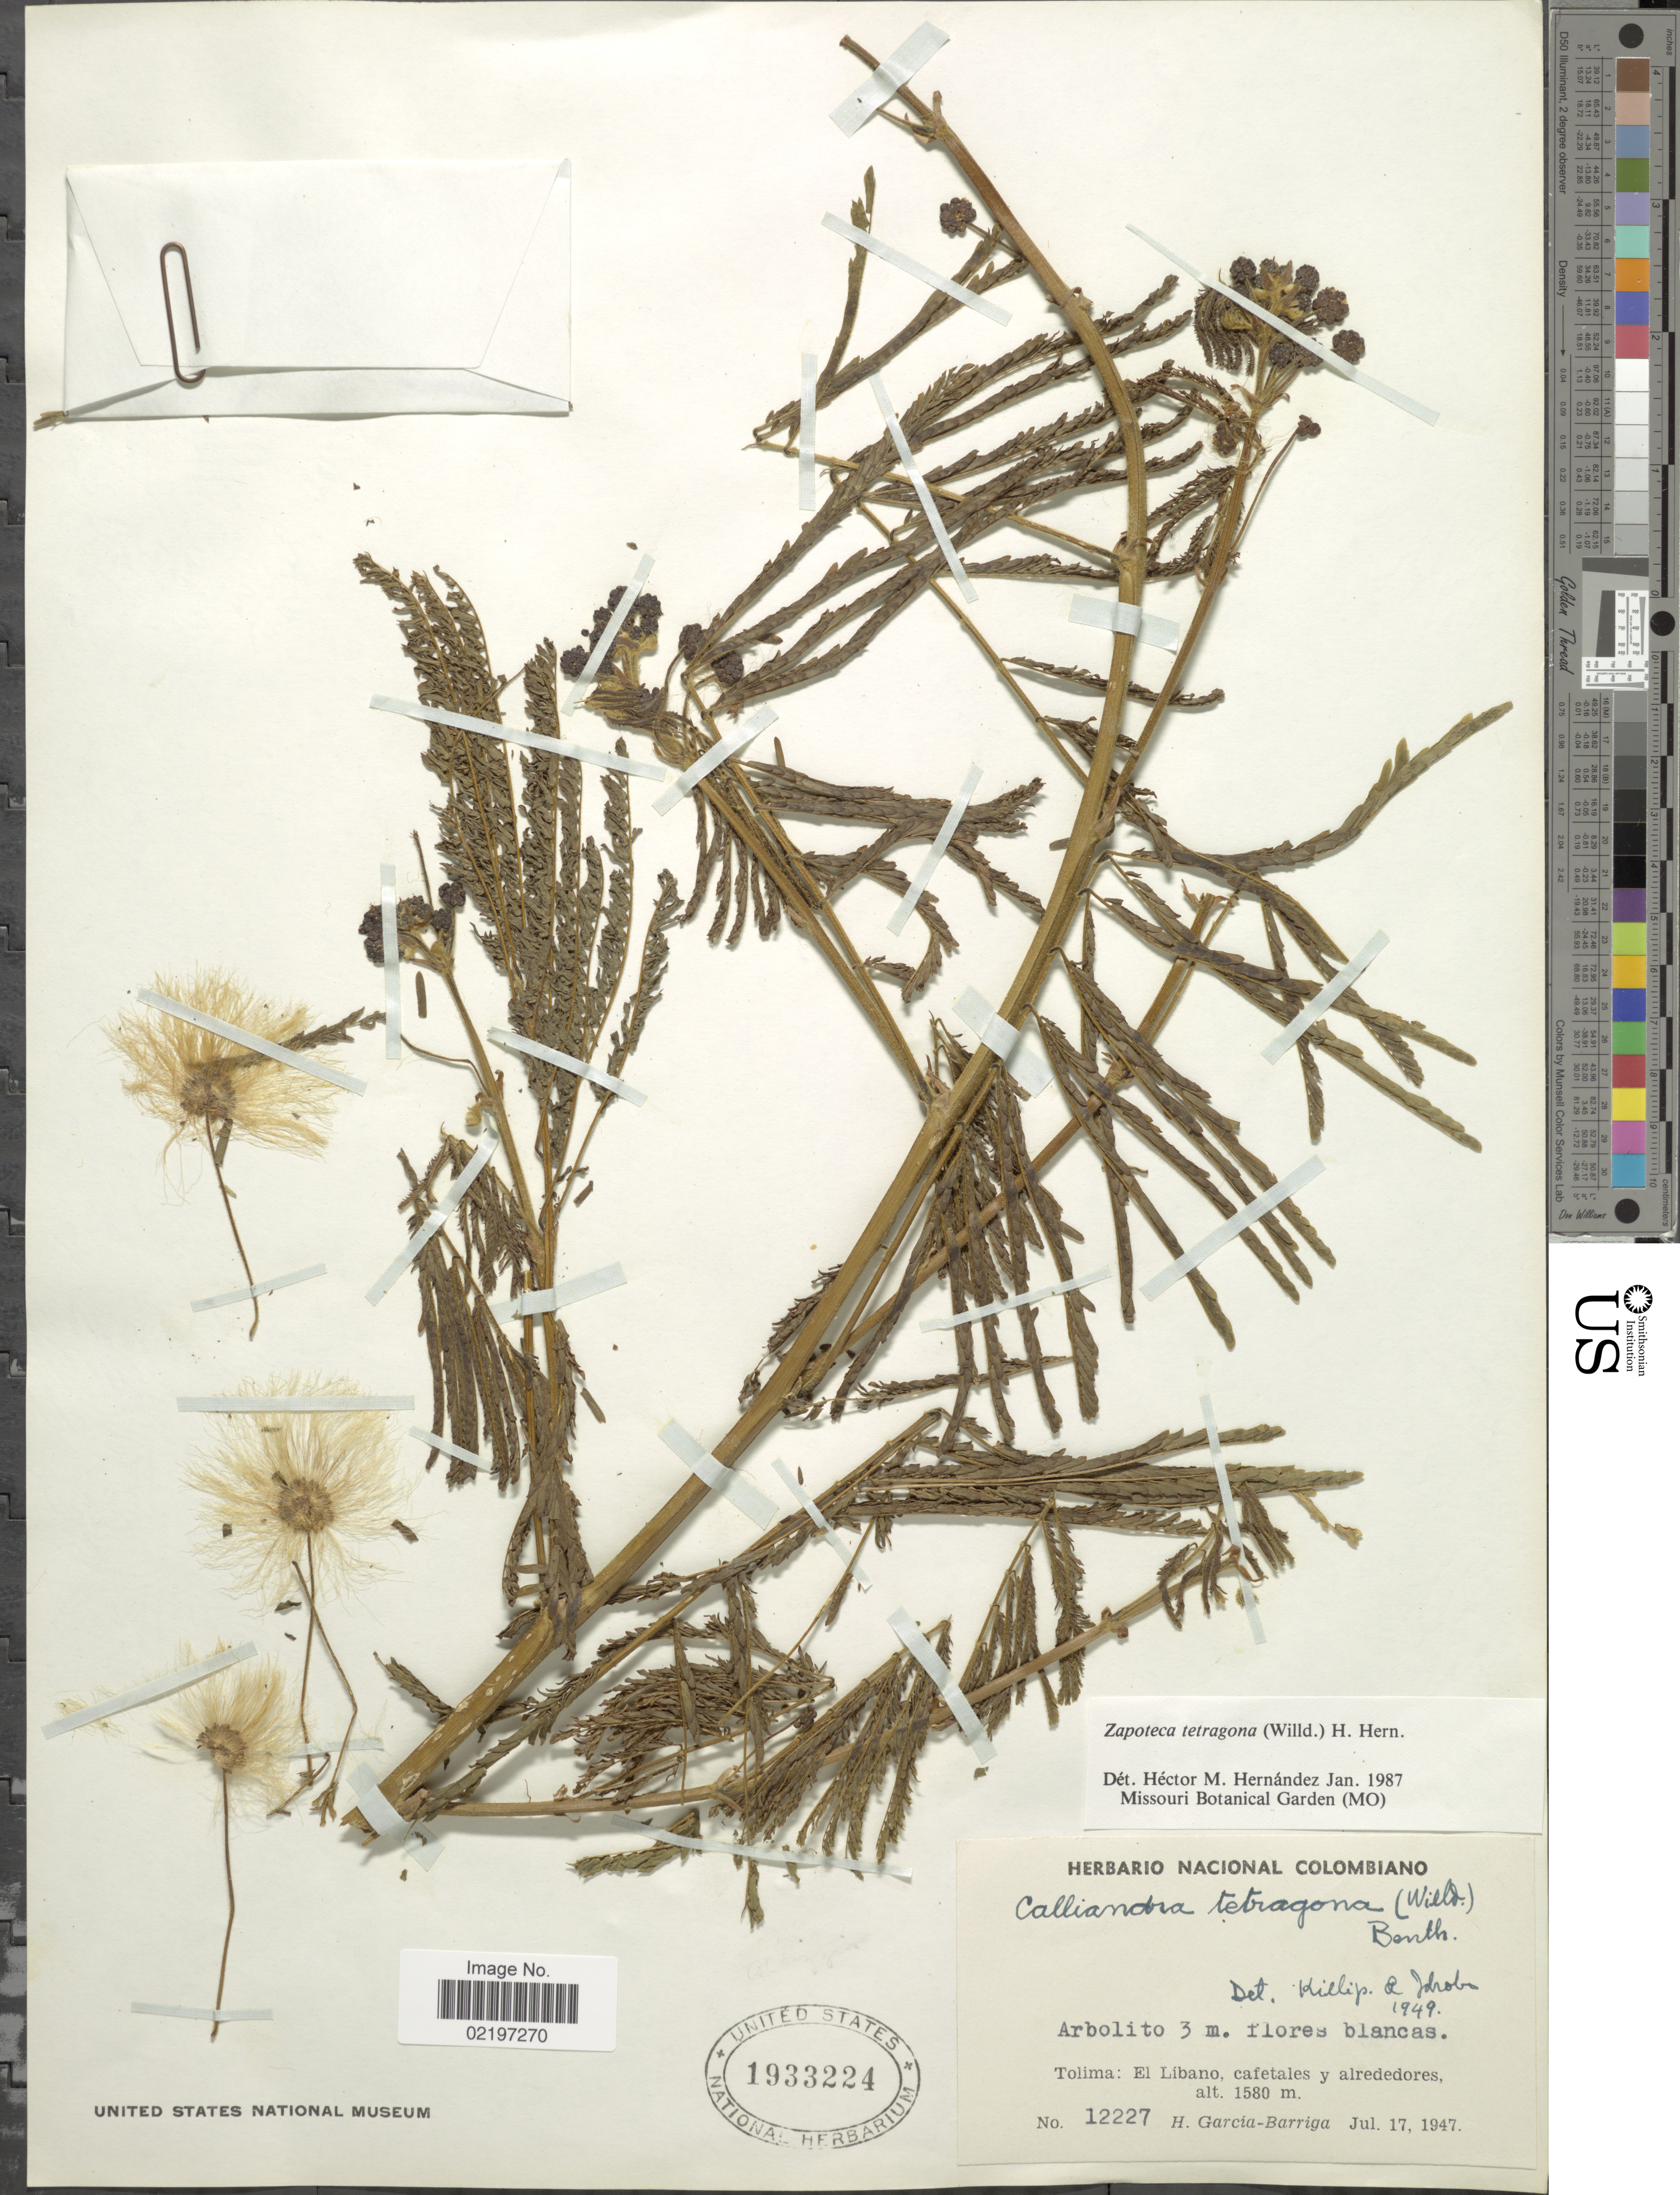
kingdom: Plantae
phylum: Tracheophyta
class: Magnoliopsida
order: Fabales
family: Fabaceae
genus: Zapoteca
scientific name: Zapoteca tetragona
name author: (Willd.) H.M. Hern.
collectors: H. García Barriga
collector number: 12227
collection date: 1947-07-17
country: Colombia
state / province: Tolima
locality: El Libano, cafetales y alrededores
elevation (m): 1580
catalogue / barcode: US 1933224